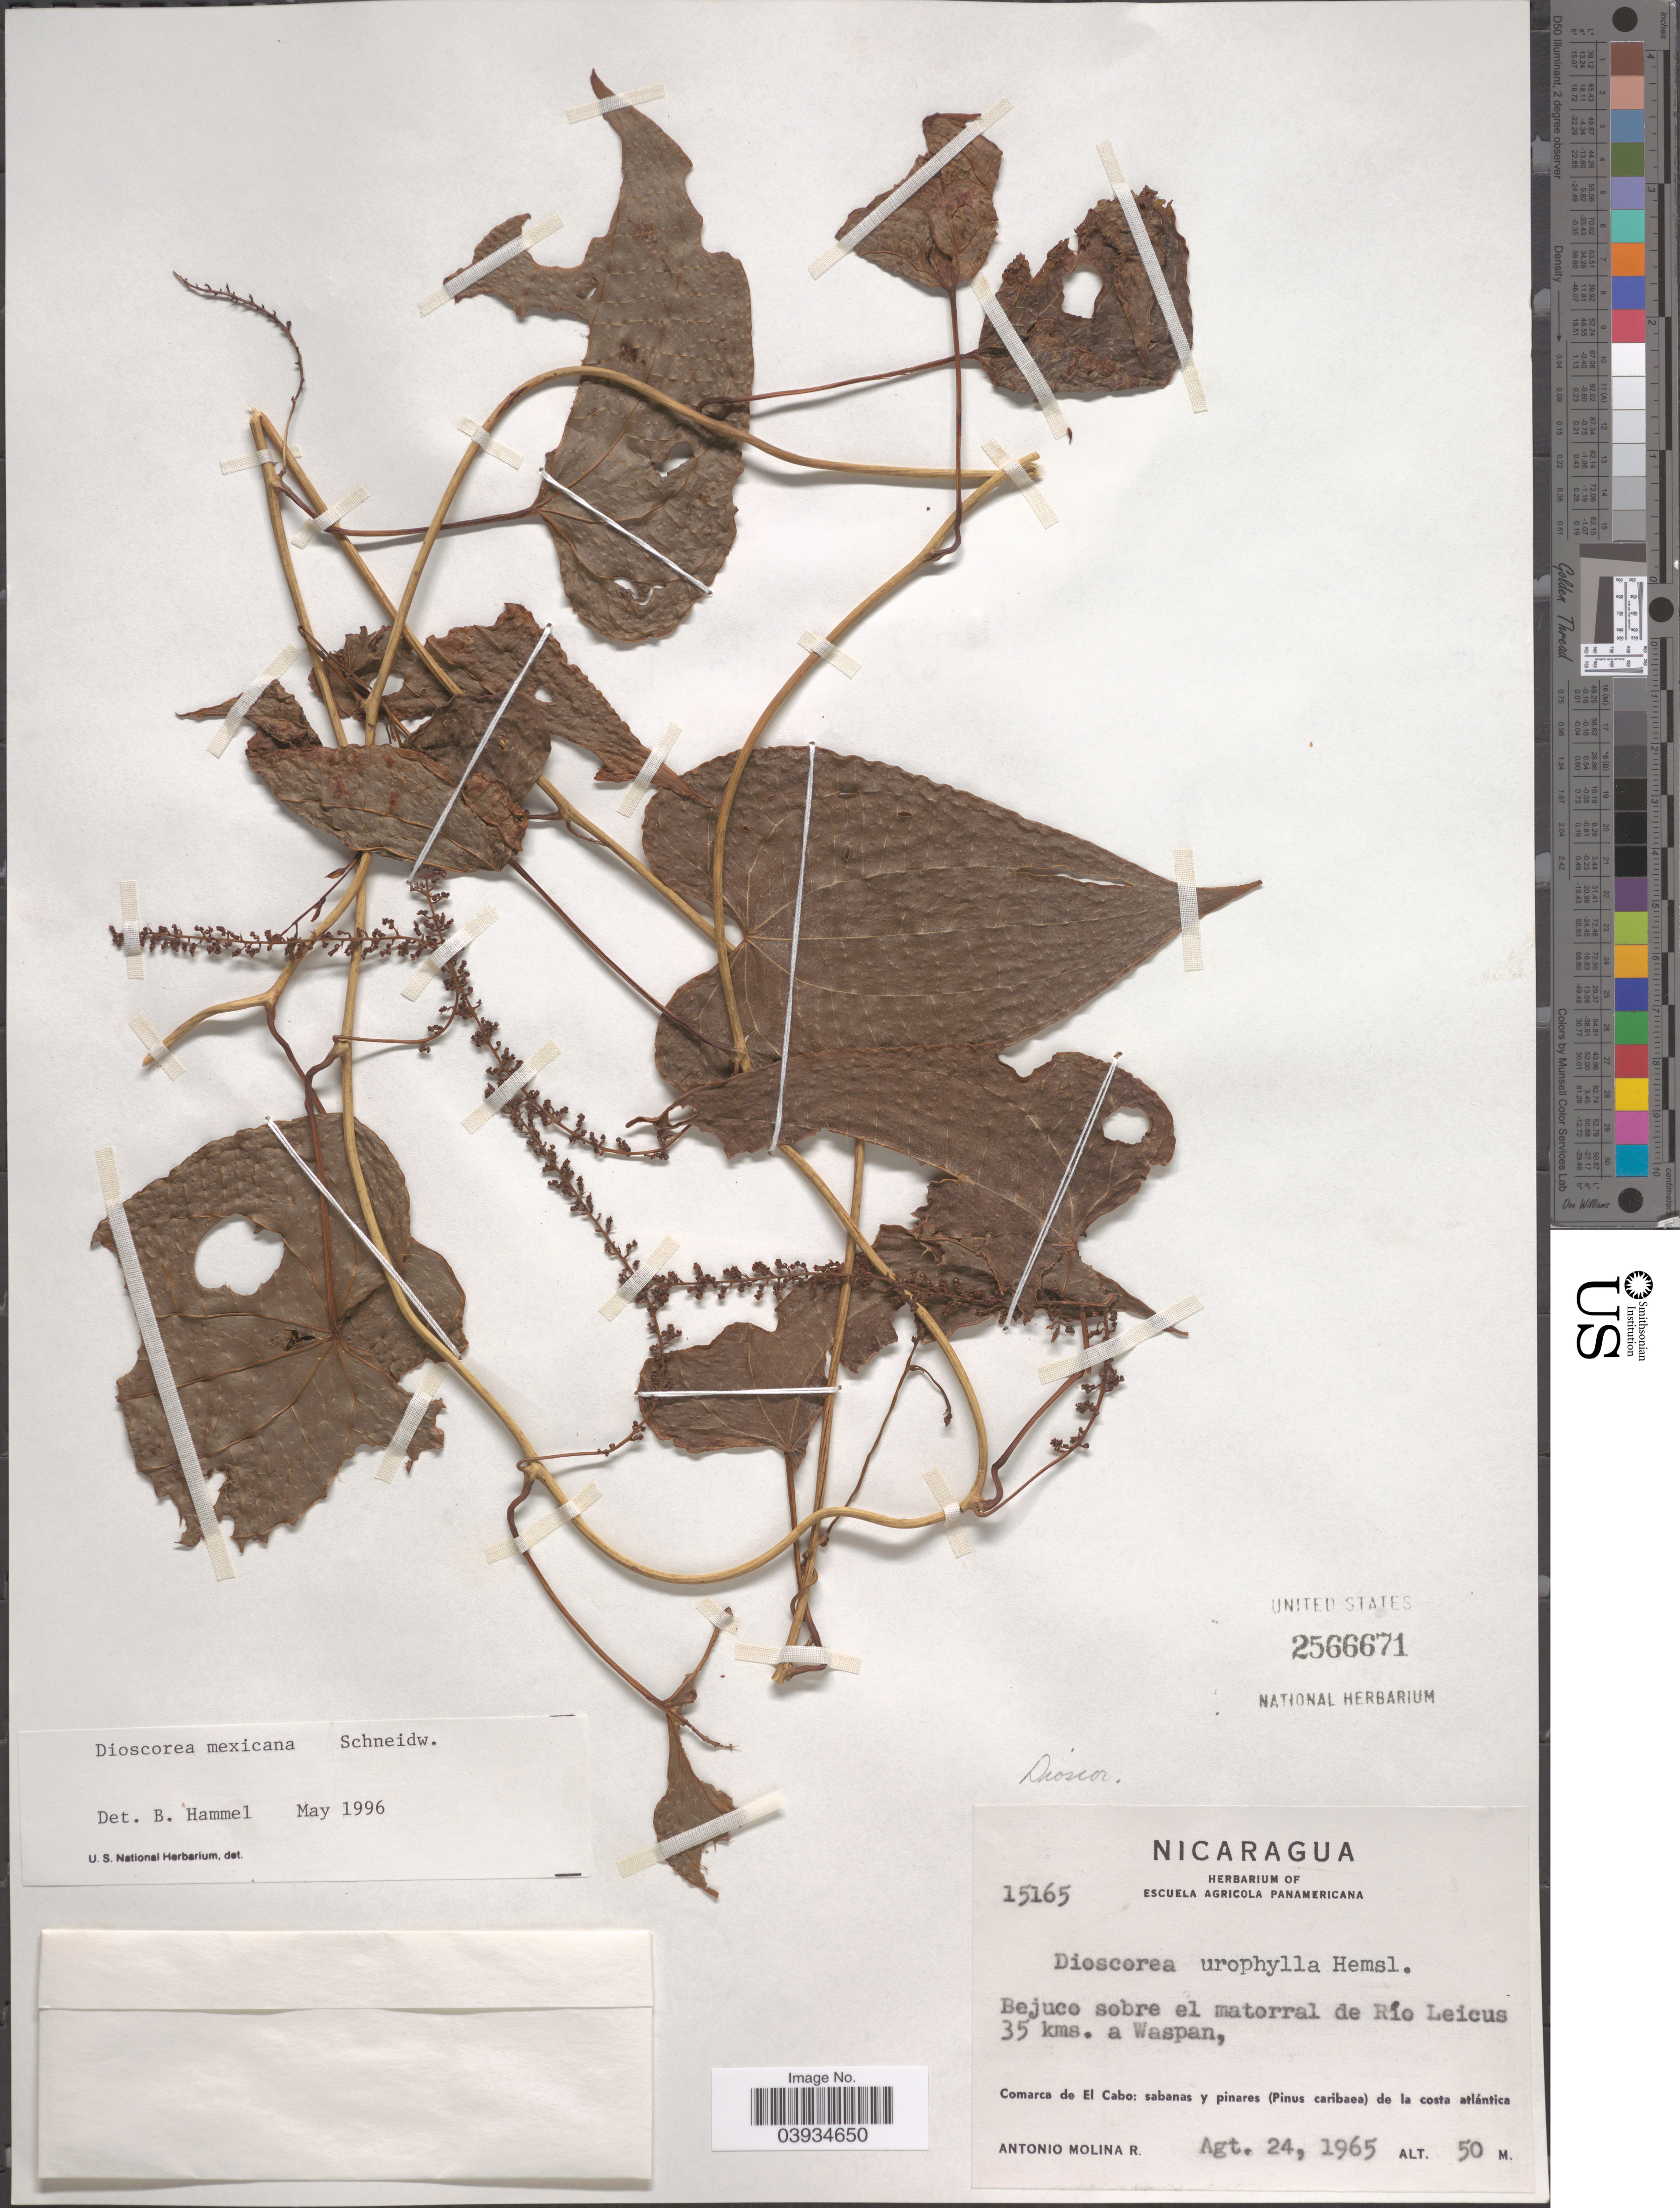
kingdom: Plantae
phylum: Tracheophyta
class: Liliopsida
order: Dioscoreales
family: Dioscoreaceae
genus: Dioscorea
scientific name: Dioscorea mexicana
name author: Scheidw.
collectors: A. Molina R.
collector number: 15165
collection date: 1965-08-24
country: Nicaragua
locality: Bejuco sobre el matorral de Río Leicus 35 kms. a Waspan, Comarca de El Cabo: sabanas y pinares (Pinus caribaea) de la costa atlántica.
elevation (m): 50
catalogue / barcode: US 2566671